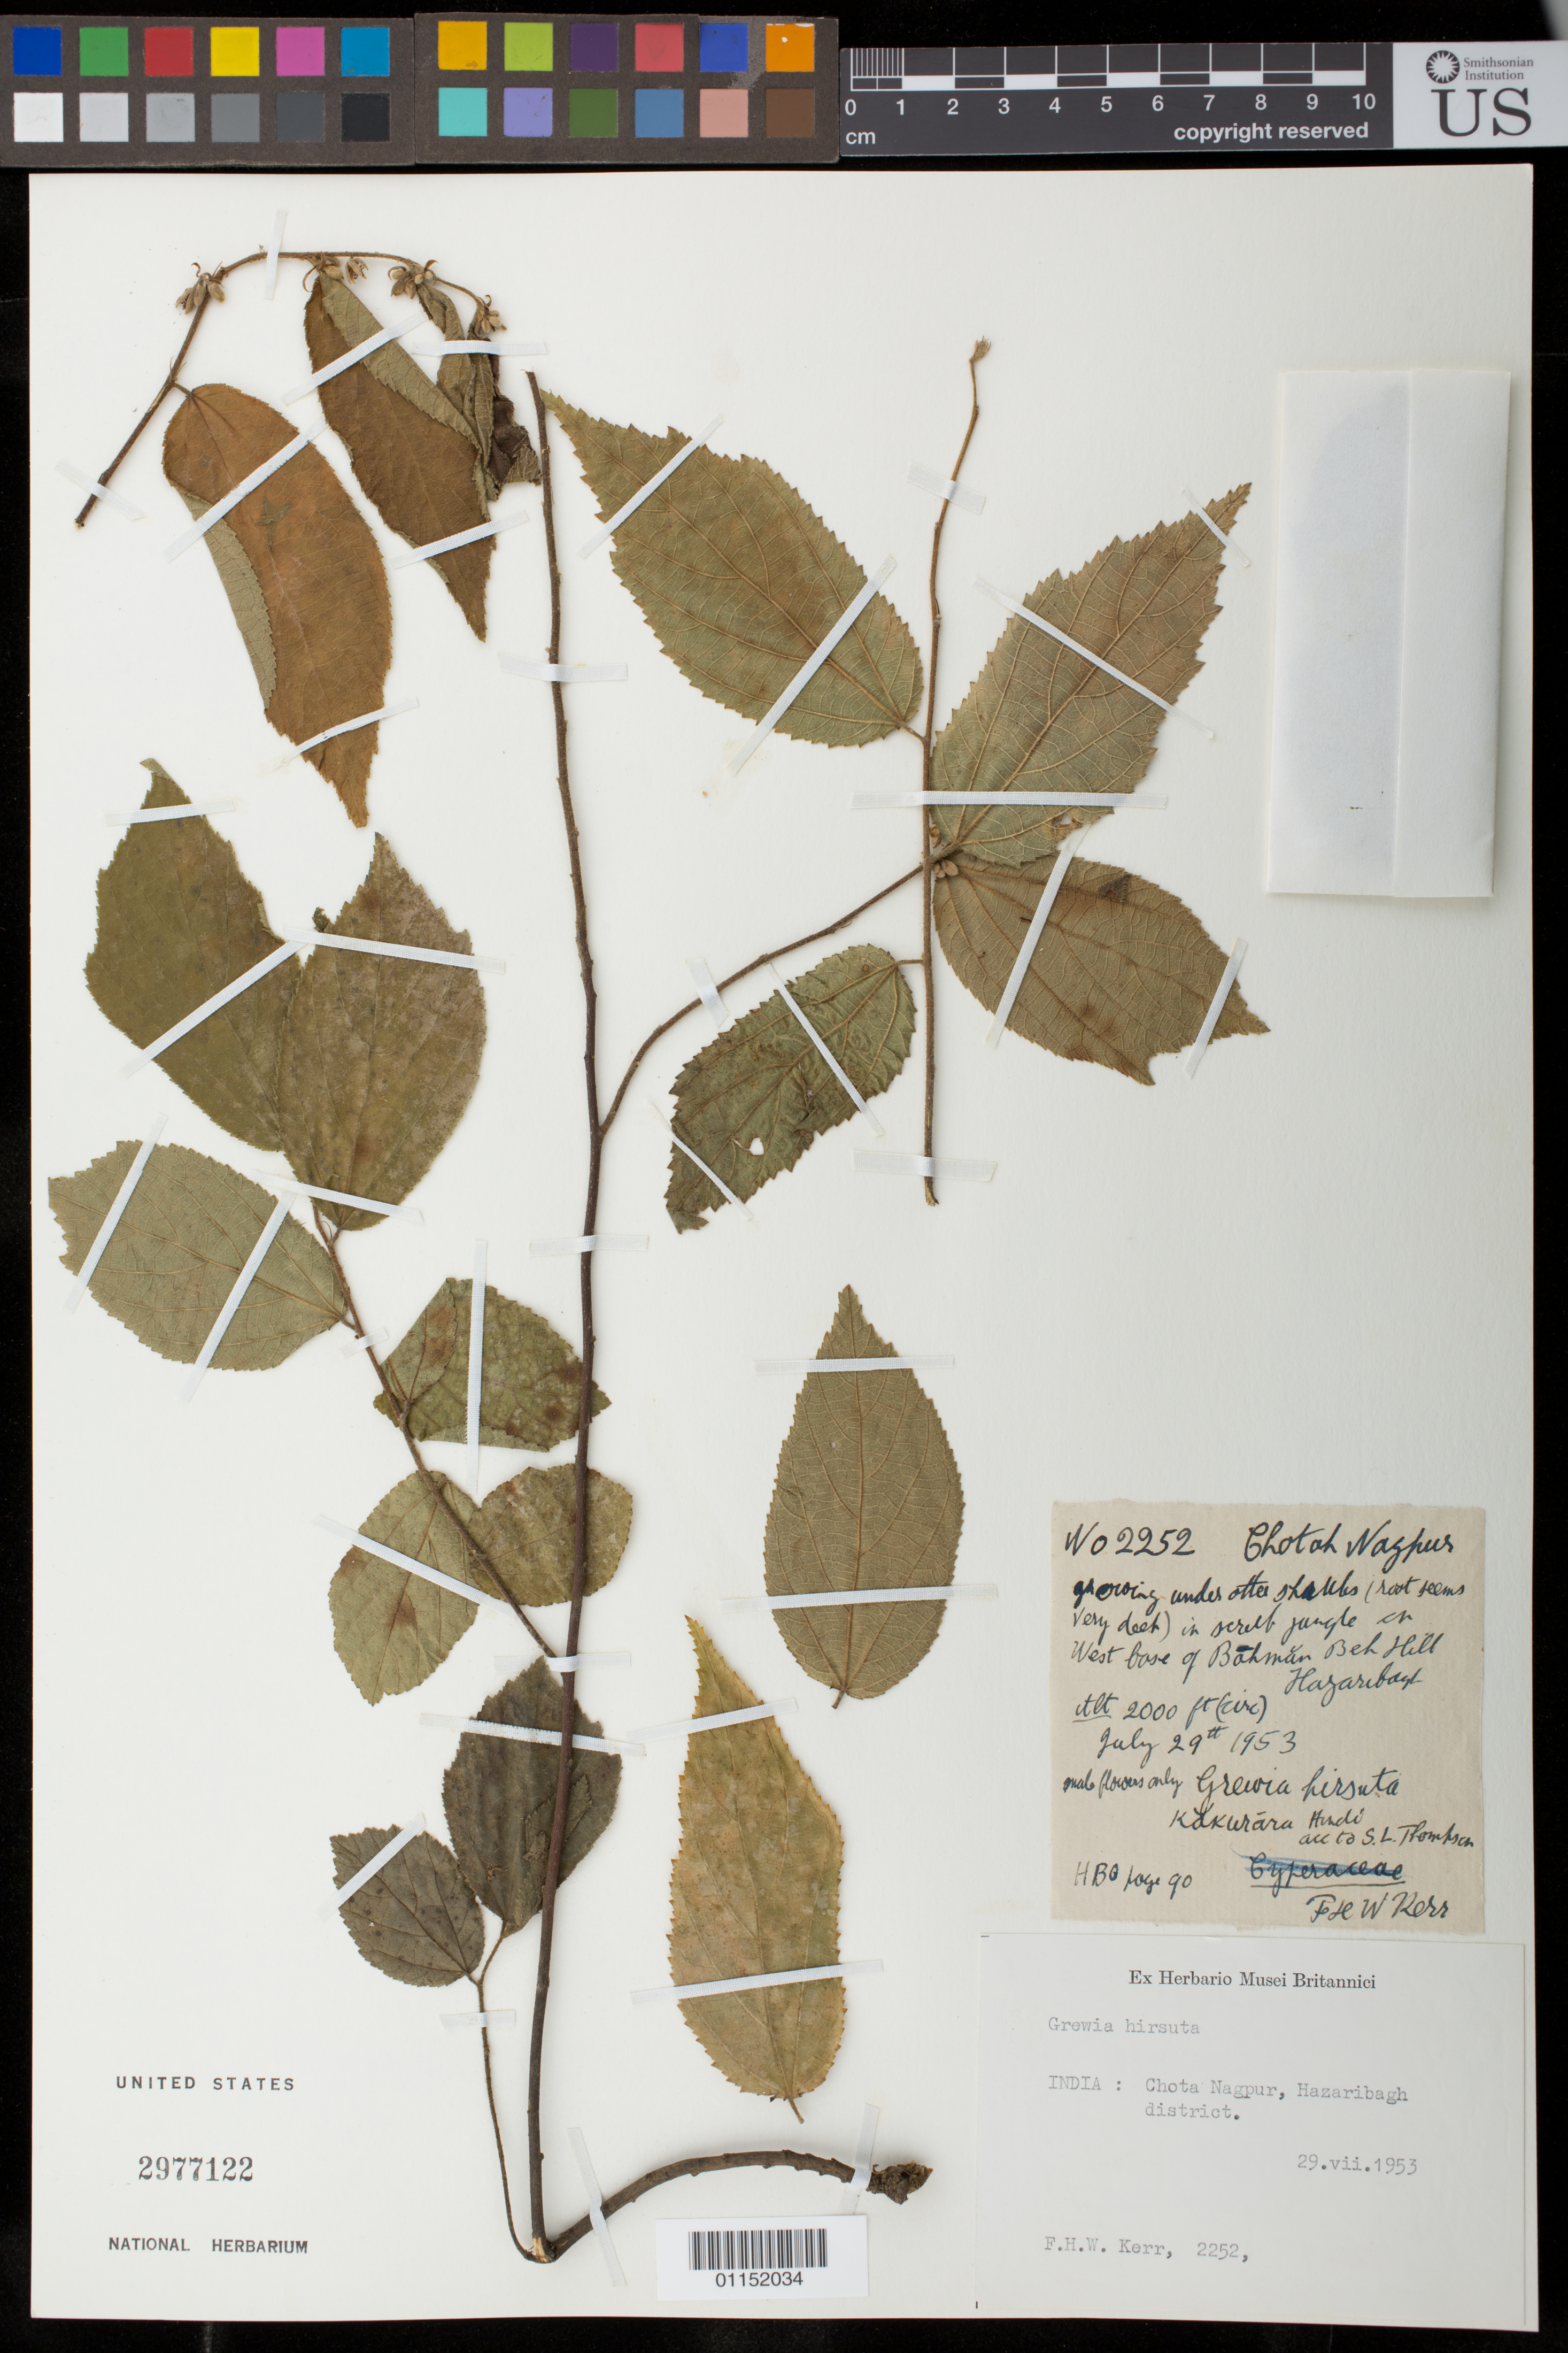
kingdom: Plantae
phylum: Tracheophyta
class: Magnoliopsida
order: Malvales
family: Malvaceae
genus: Microcos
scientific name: Microcos hirsuta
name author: (Korth.) Burret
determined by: Jourdain-Fievet, L.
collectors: F. H. W. Kerr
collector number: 2252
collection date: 1953-07-29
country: India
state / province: Bihar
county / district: Hazaribagh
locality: Chota Nagpur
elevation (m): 610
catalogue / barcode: US 2977122